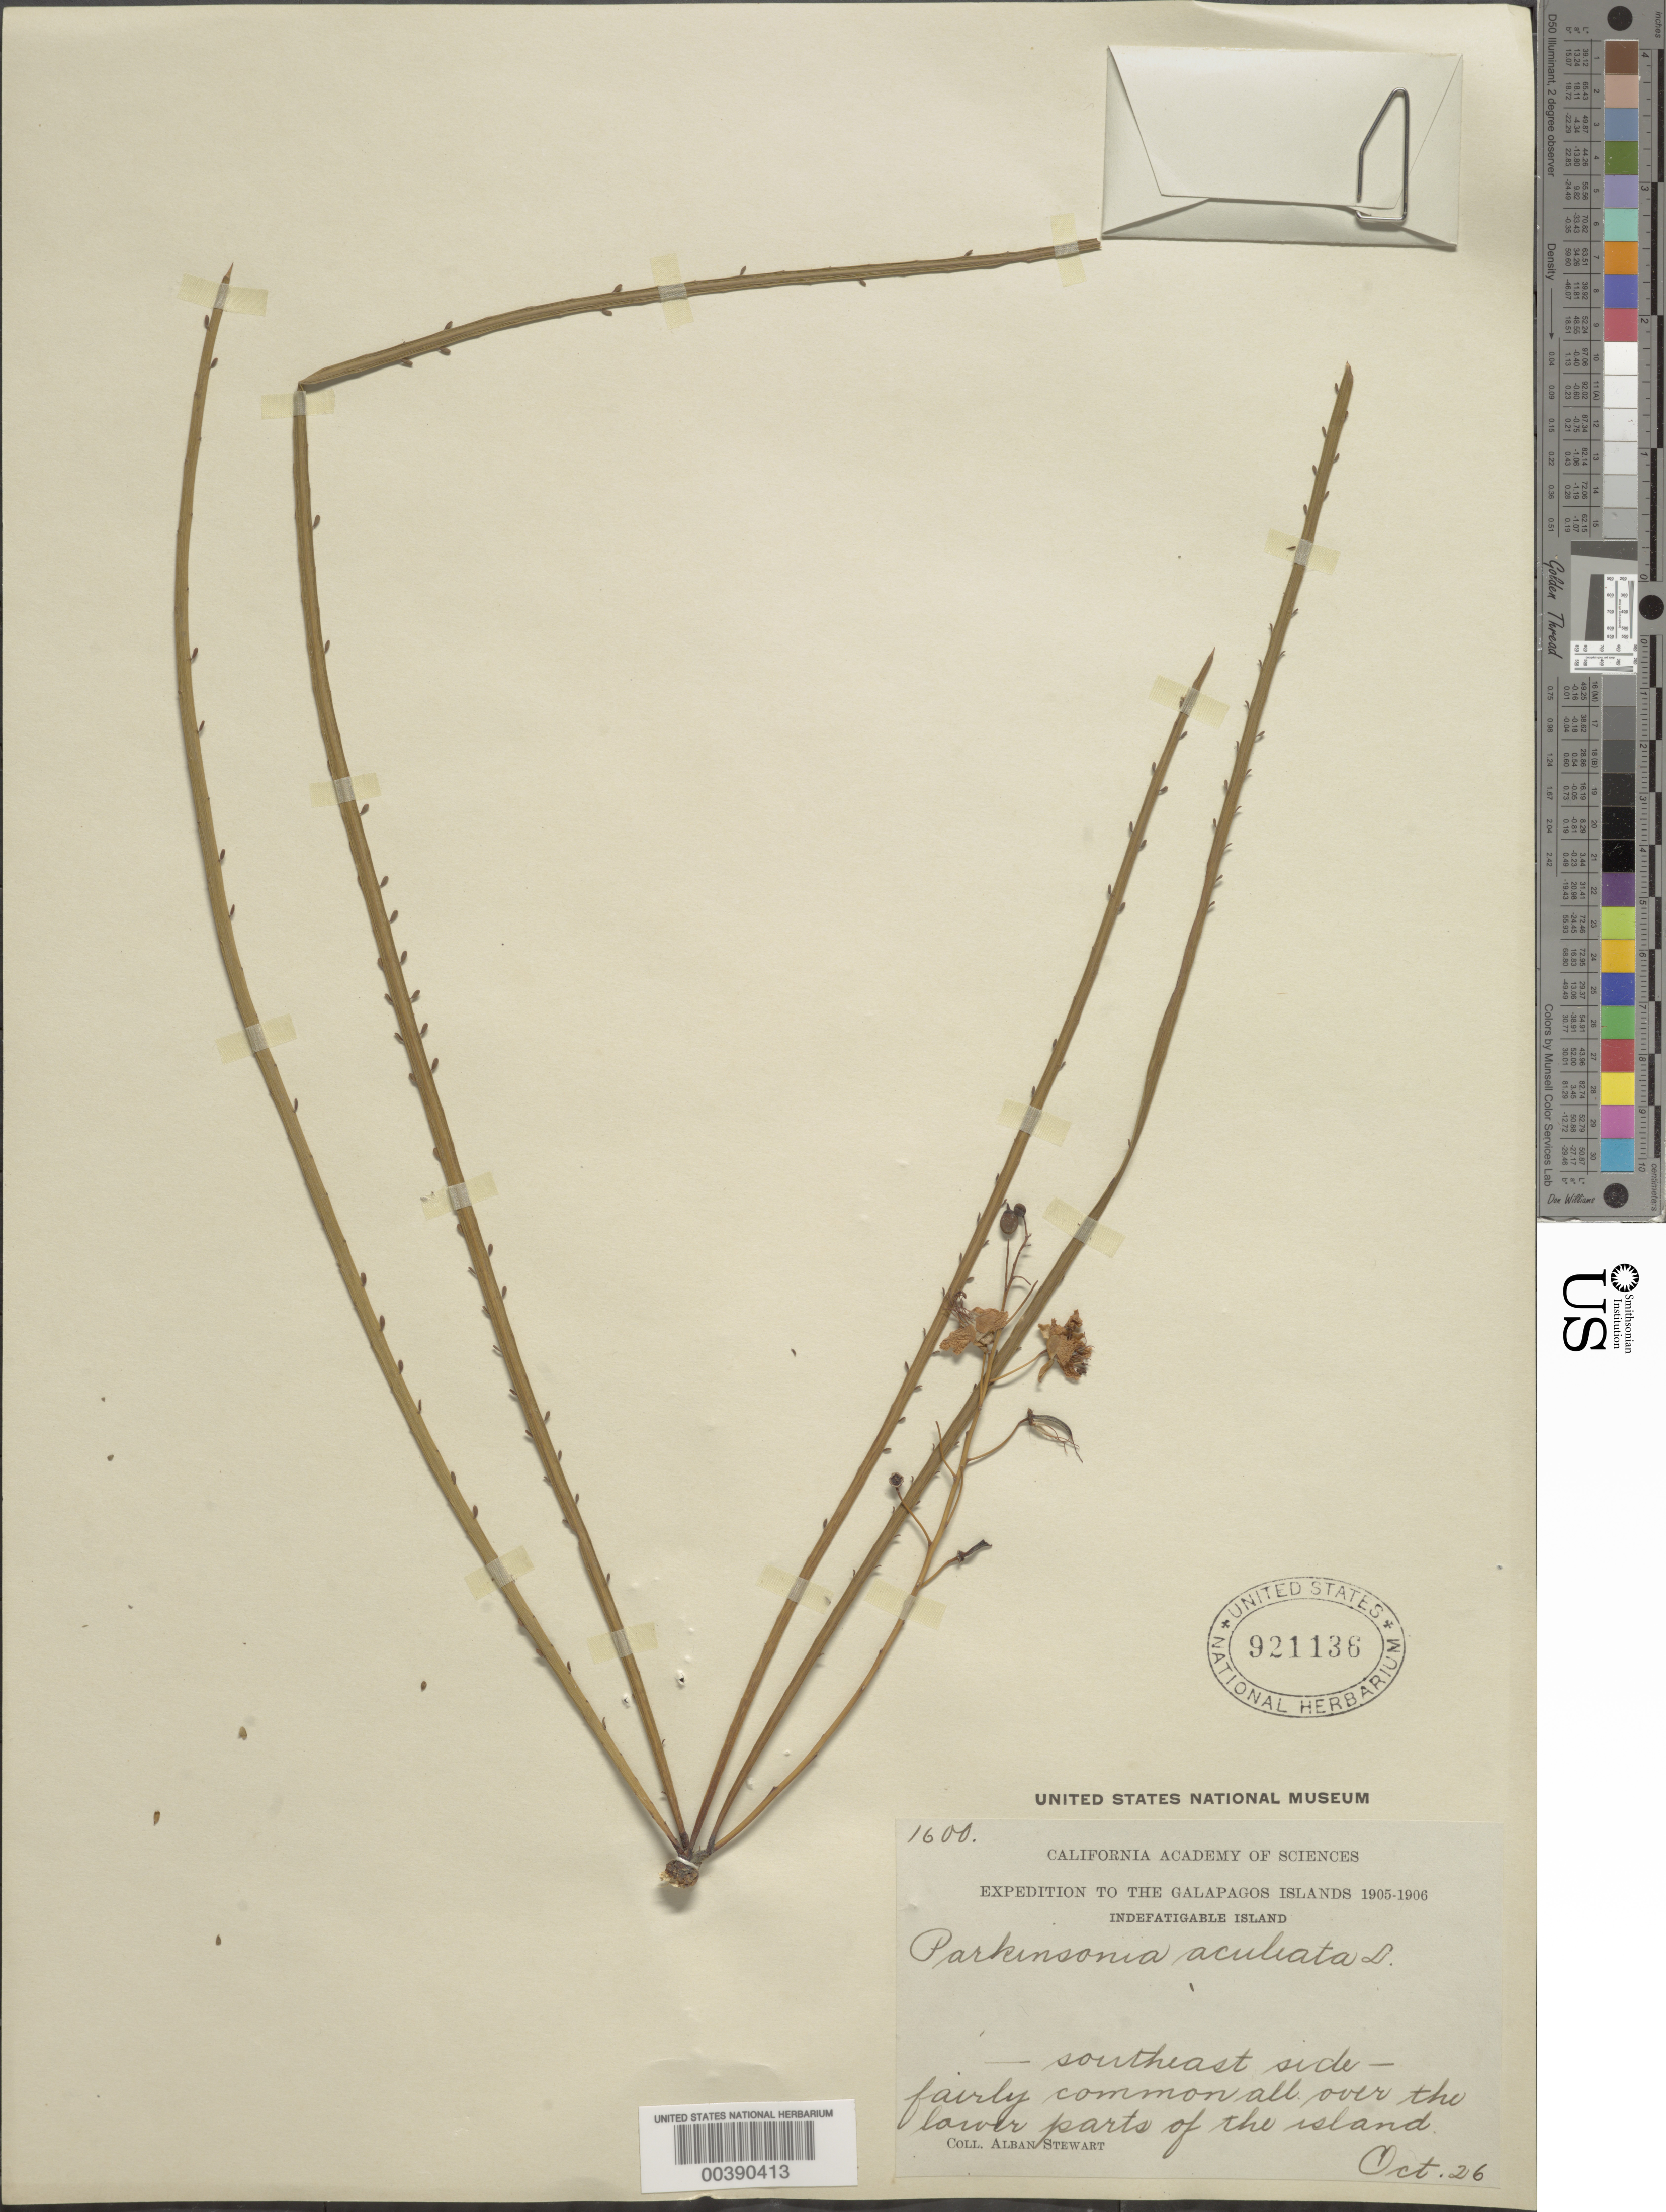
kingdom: Plantae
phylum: Tracheophyta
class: Magnoliopsida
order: Fabales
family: Fabaceae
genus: Parkinsonia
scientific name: Parkinsonia aculeata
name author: L.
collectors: A. Stewart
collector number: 1600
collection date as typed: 26 Oct 1905 or 26 Oct 1906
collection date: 1905-10-26 or 1906-10-26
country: Ecuador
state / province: Colón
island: Santa Cruz [Indefatigable, Chaves]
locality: SE side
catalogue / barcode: US 921136